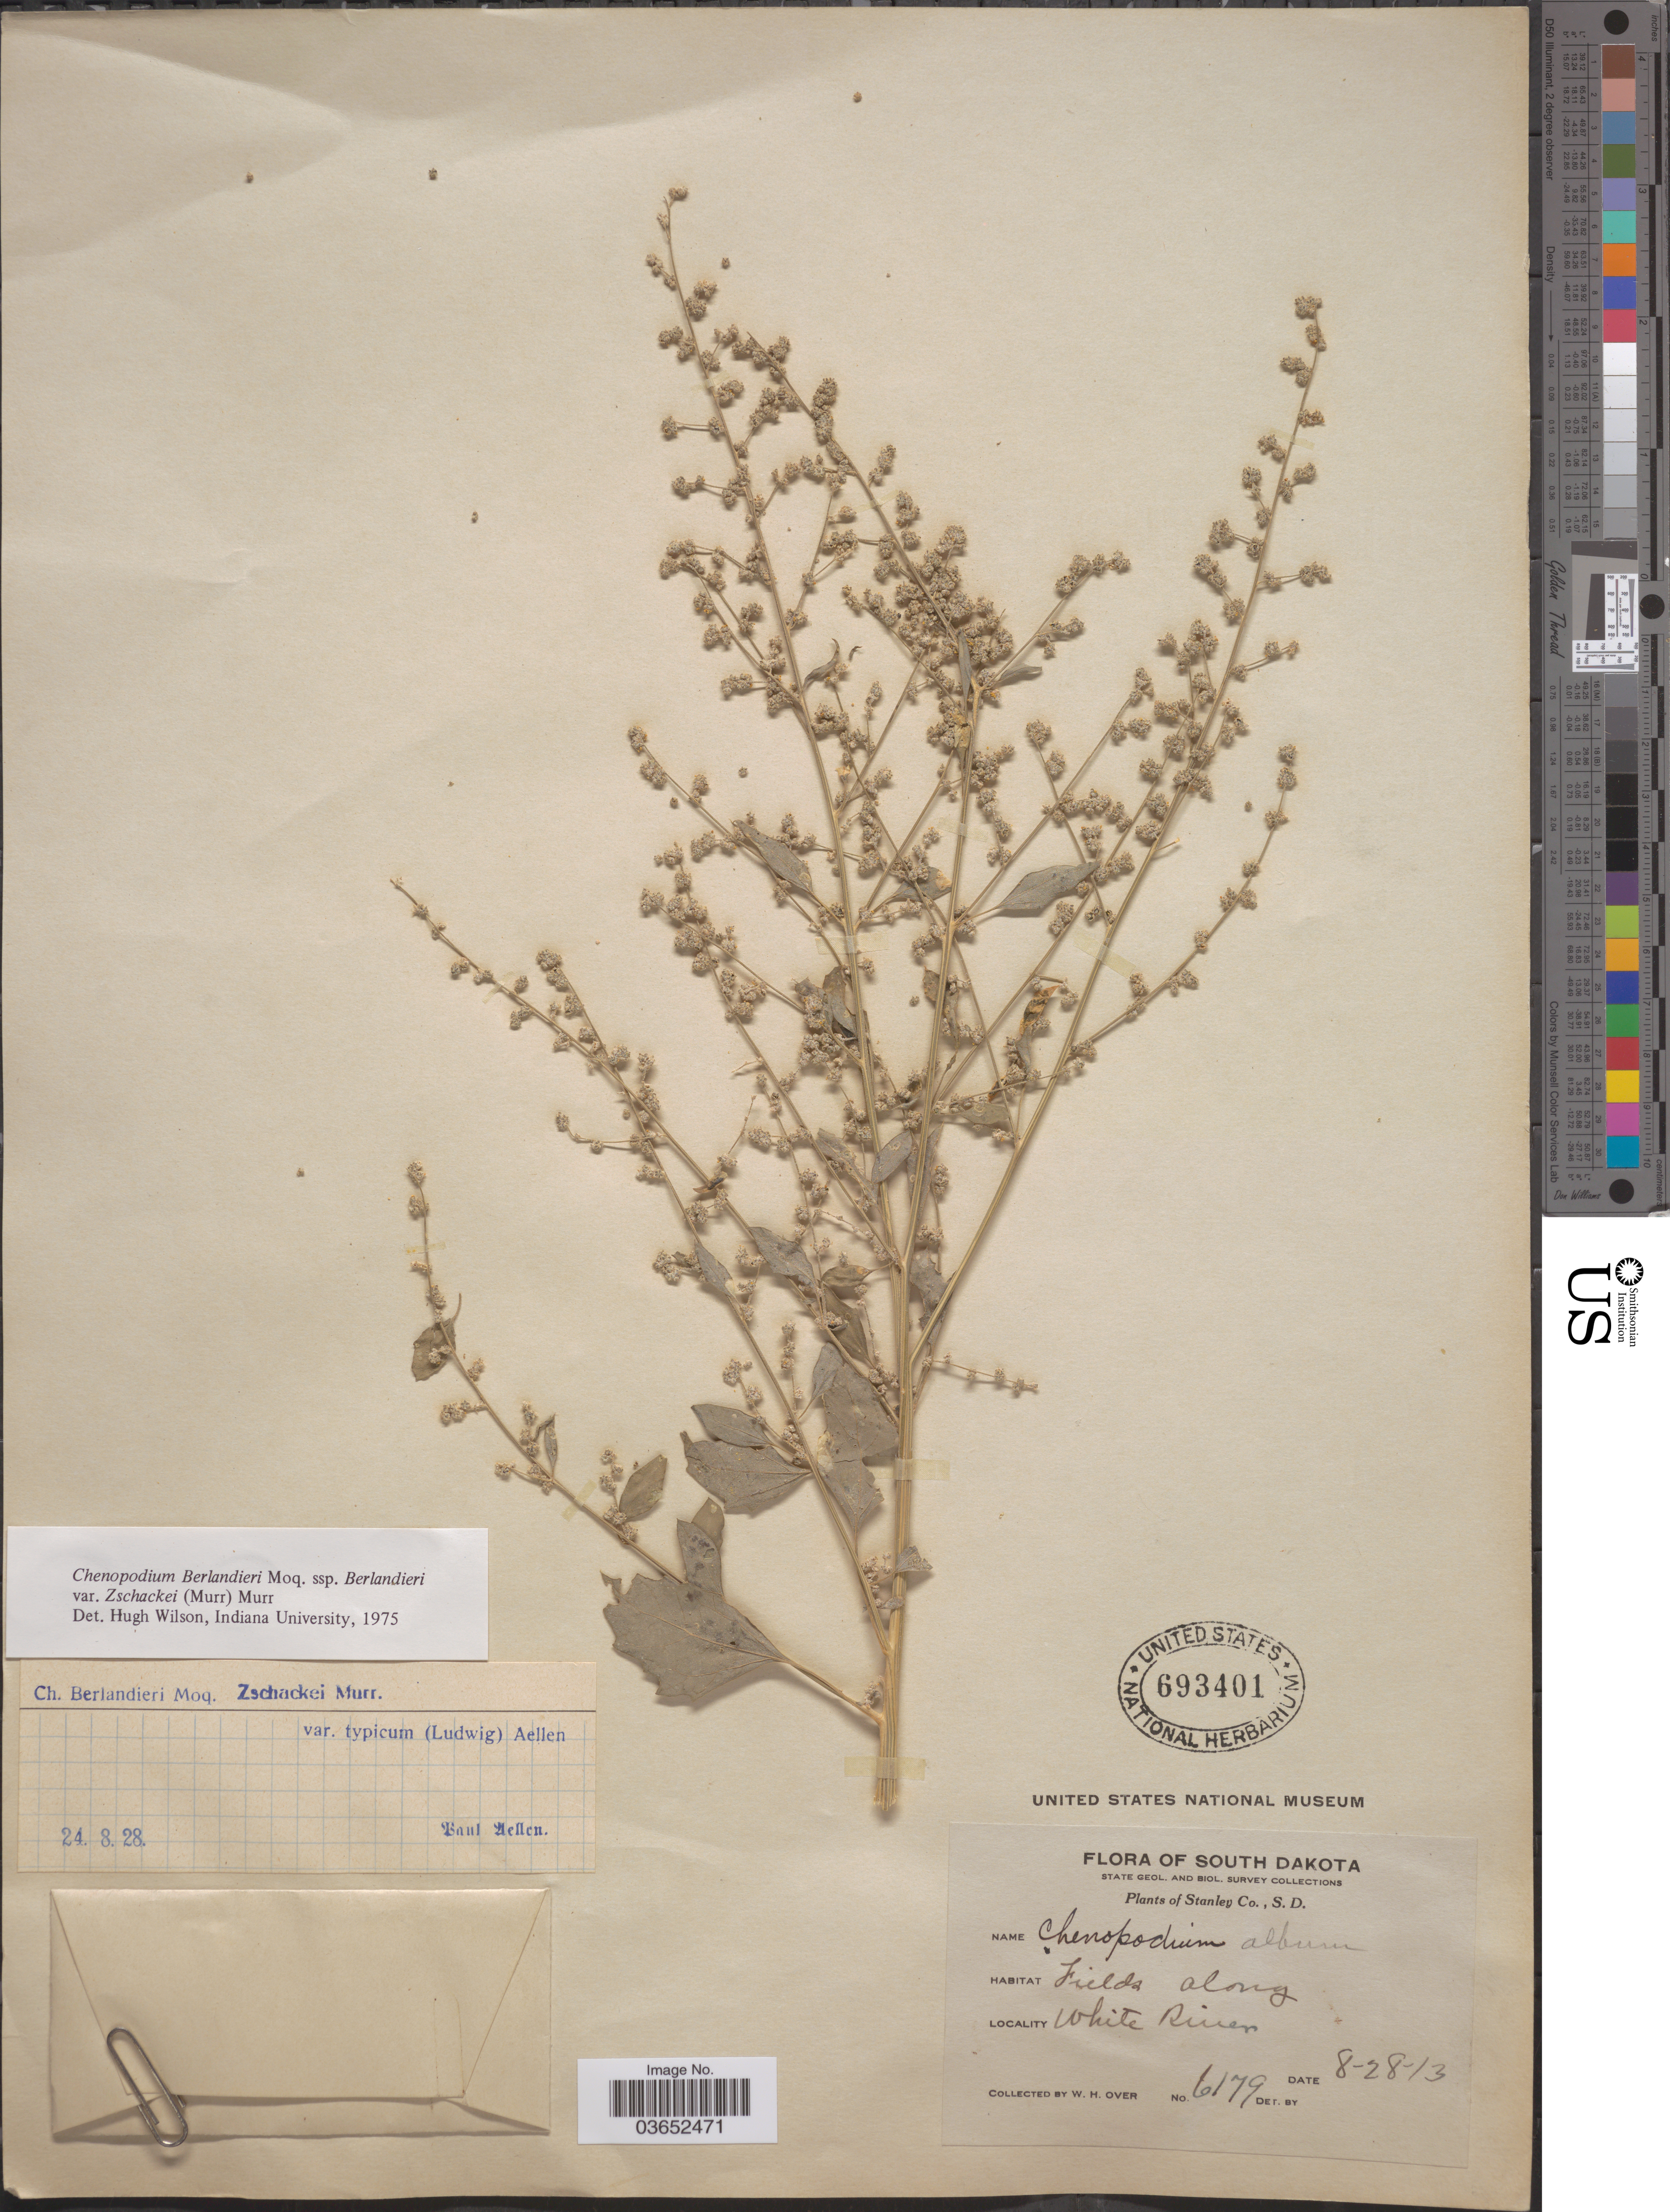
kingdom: Plantae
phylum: Tracheophyta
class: Magnoliopsida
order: Caryophyllales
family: Amaranthaceae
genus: Chenopodium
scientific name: Chenopodium berlandieri var. typicum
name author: A. Ludw. ex Graebn.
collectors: W. Over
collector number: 6179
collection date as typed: Transcribed d/m/y: 28/8/13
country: United States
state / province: South Dakota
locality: Stanley Co. Fields along White River.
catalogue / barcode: US 693401